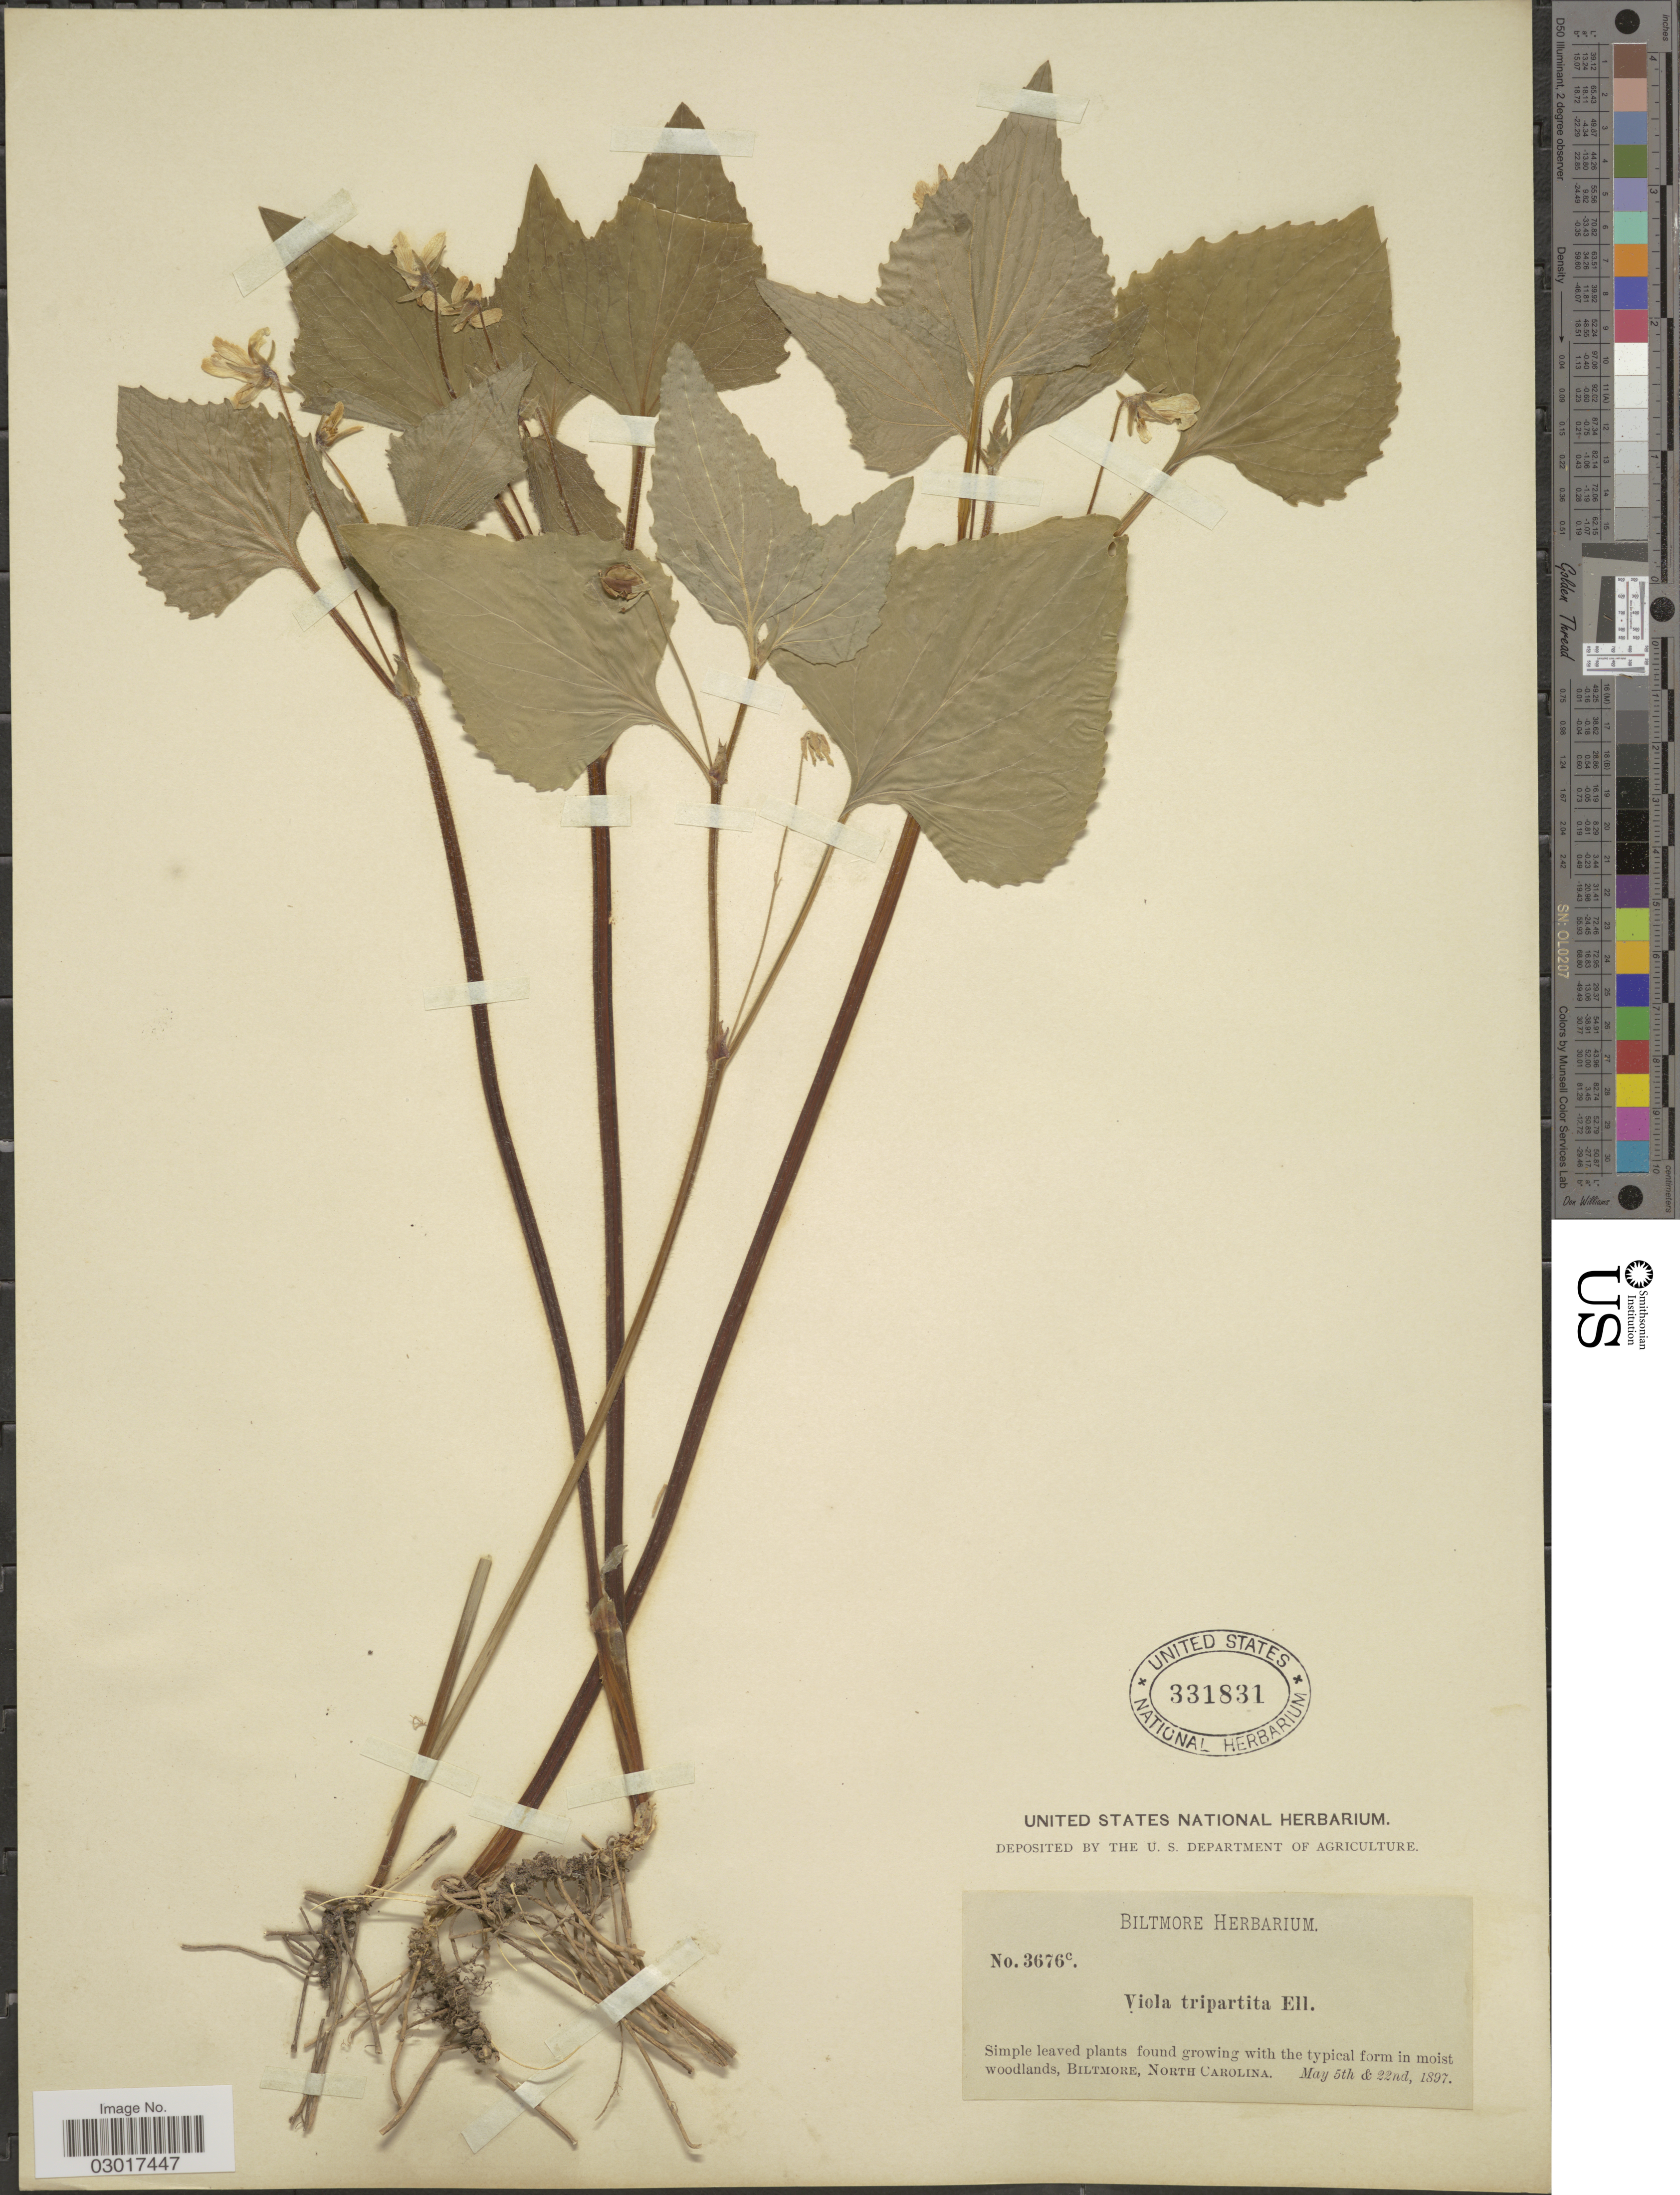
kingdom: Plantae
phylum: Tracheophyta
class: Magnoliopsida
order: Malpighiales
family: Violaceae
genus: Viola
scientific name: Viola tripartita var. glaberrima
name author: (Ging.) R.M. Harper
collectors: ex herb. Biltmore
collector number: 3676c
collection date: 1897-05-05/1897-05-22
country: United States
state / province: North Carolina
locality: Biltmore.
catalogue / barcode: US 331831